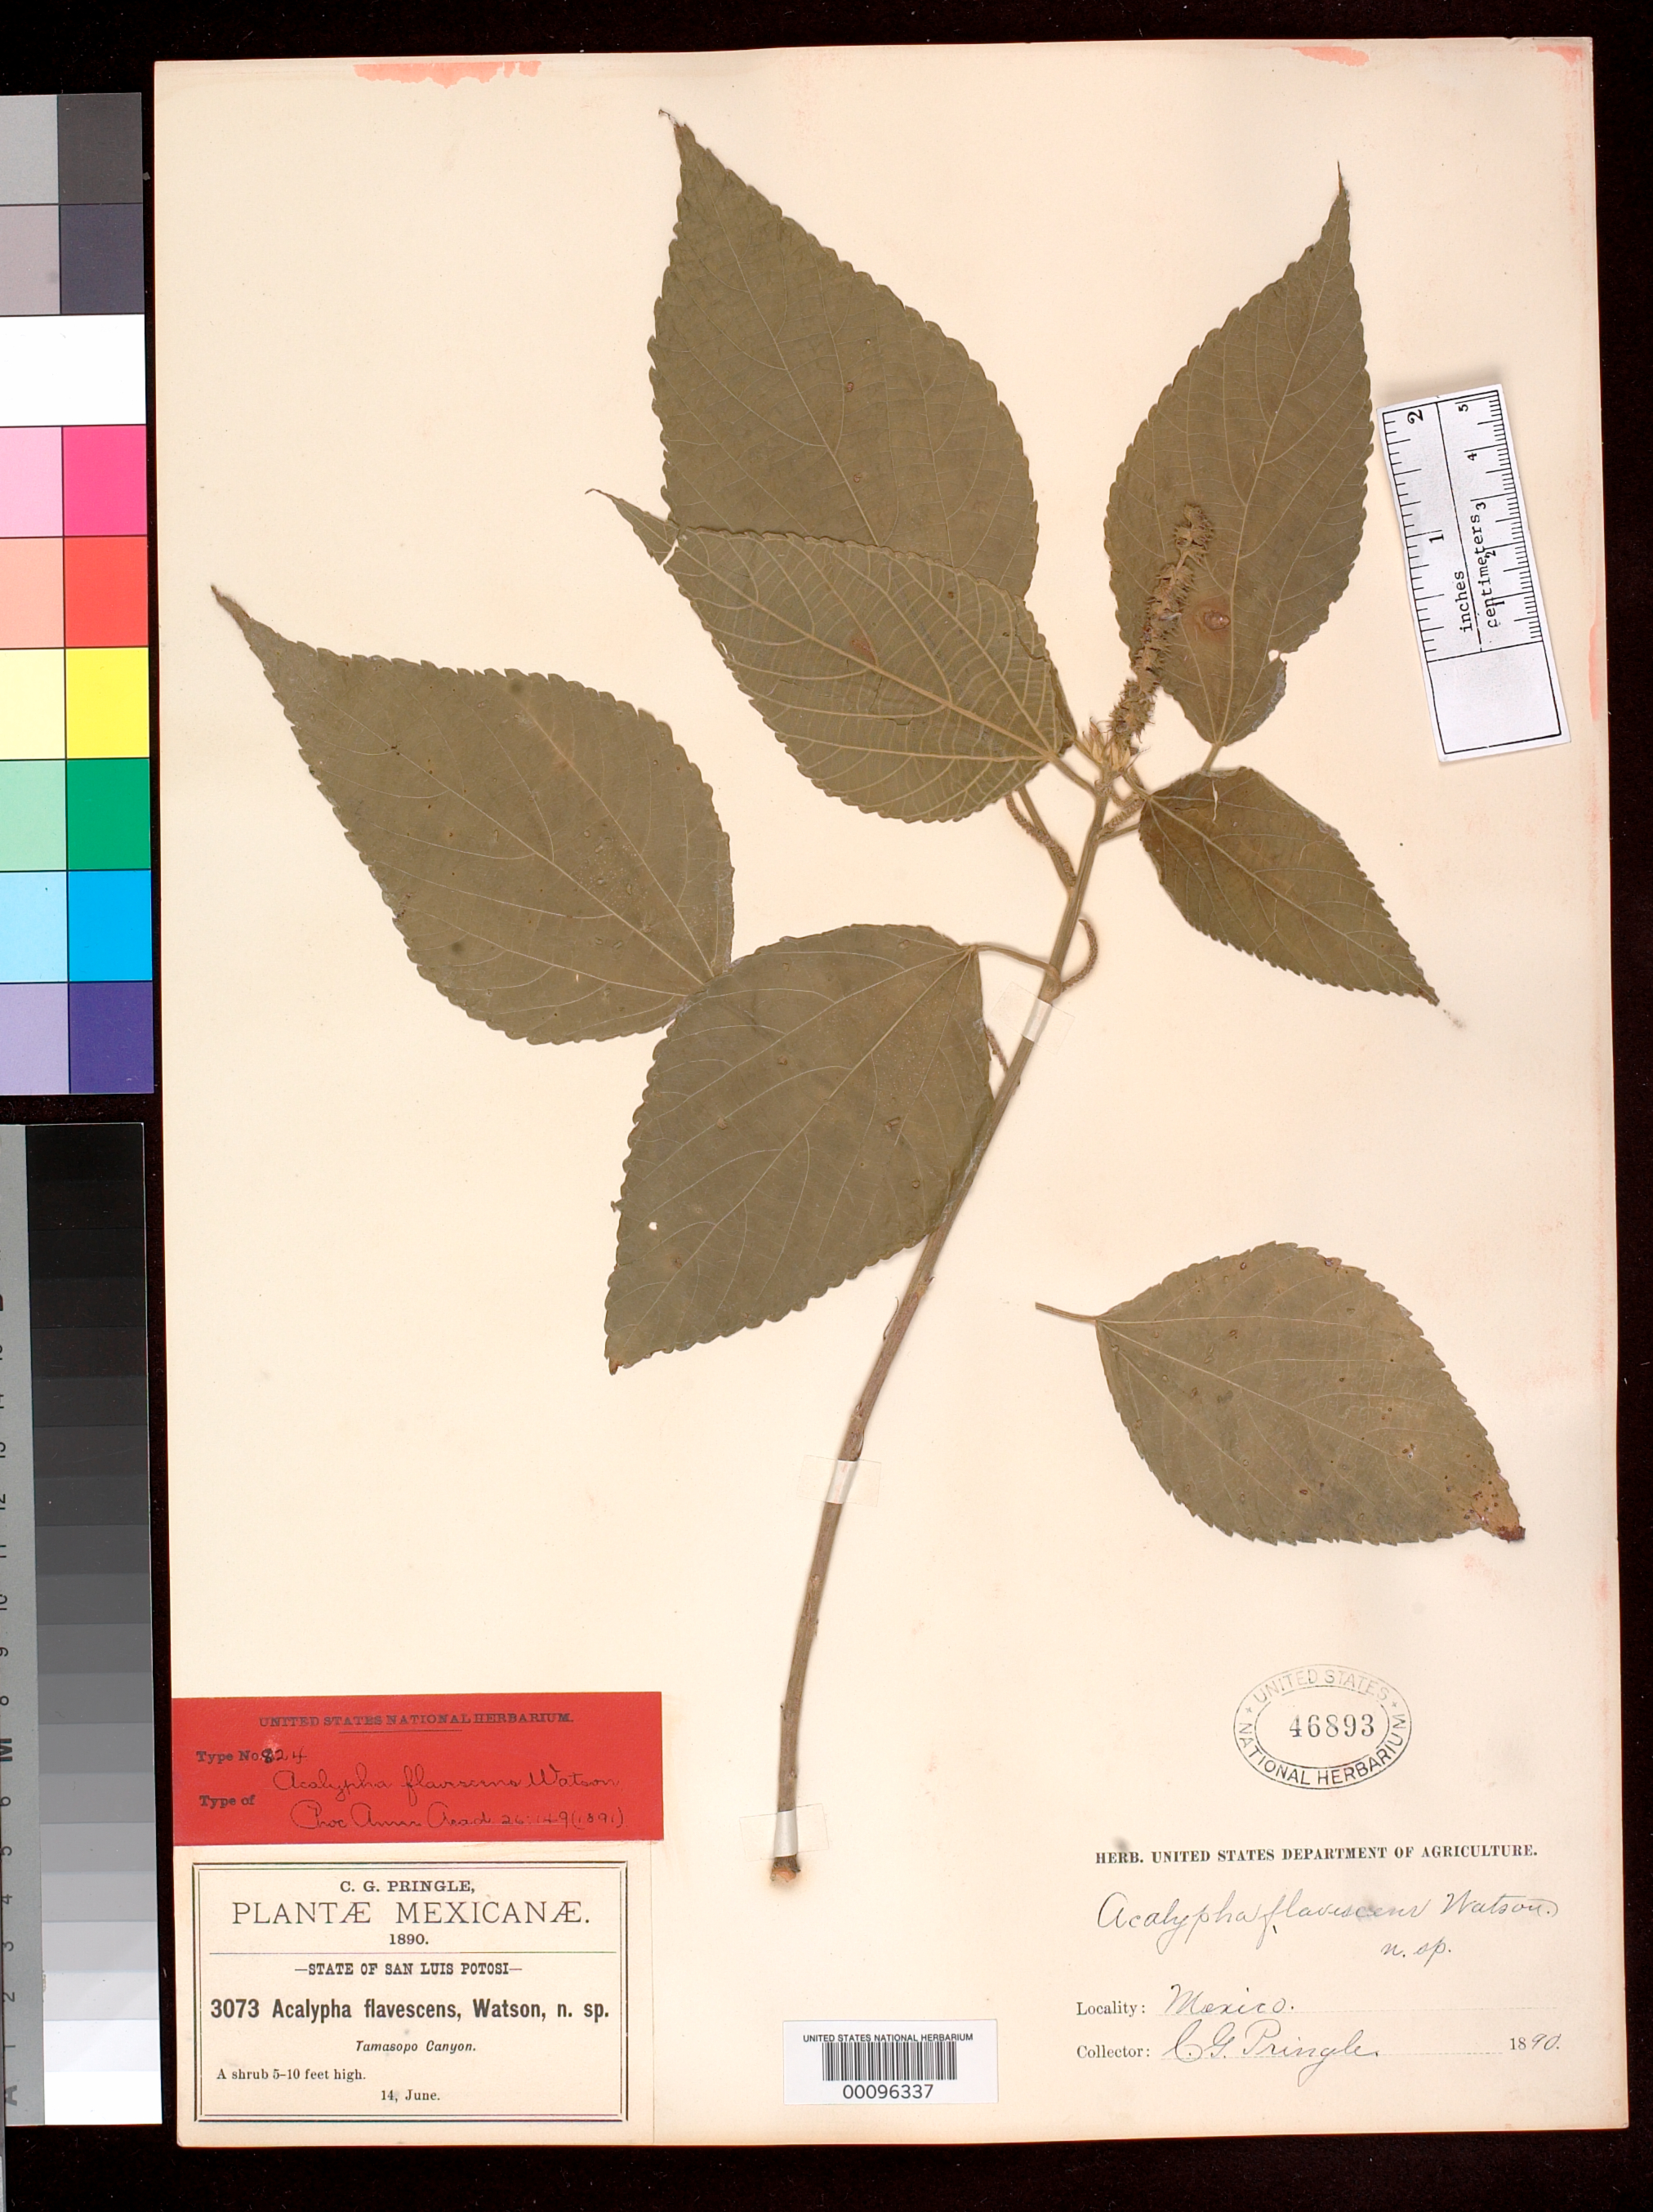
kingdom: Plantae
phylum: Tracheophyta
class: Magnoliopsida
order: Malpighiales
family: Euphorbiaceae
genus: Acalypha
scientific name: Acalypha flavescens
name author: S. Watson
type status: Type Collection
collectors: C. G. Pringle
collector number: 3073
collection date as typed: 14 Jun 1890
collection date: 1890-06-14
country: Mexico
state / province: San Luis Potosi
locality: Tamasopo Canon.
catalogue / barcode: US 46893